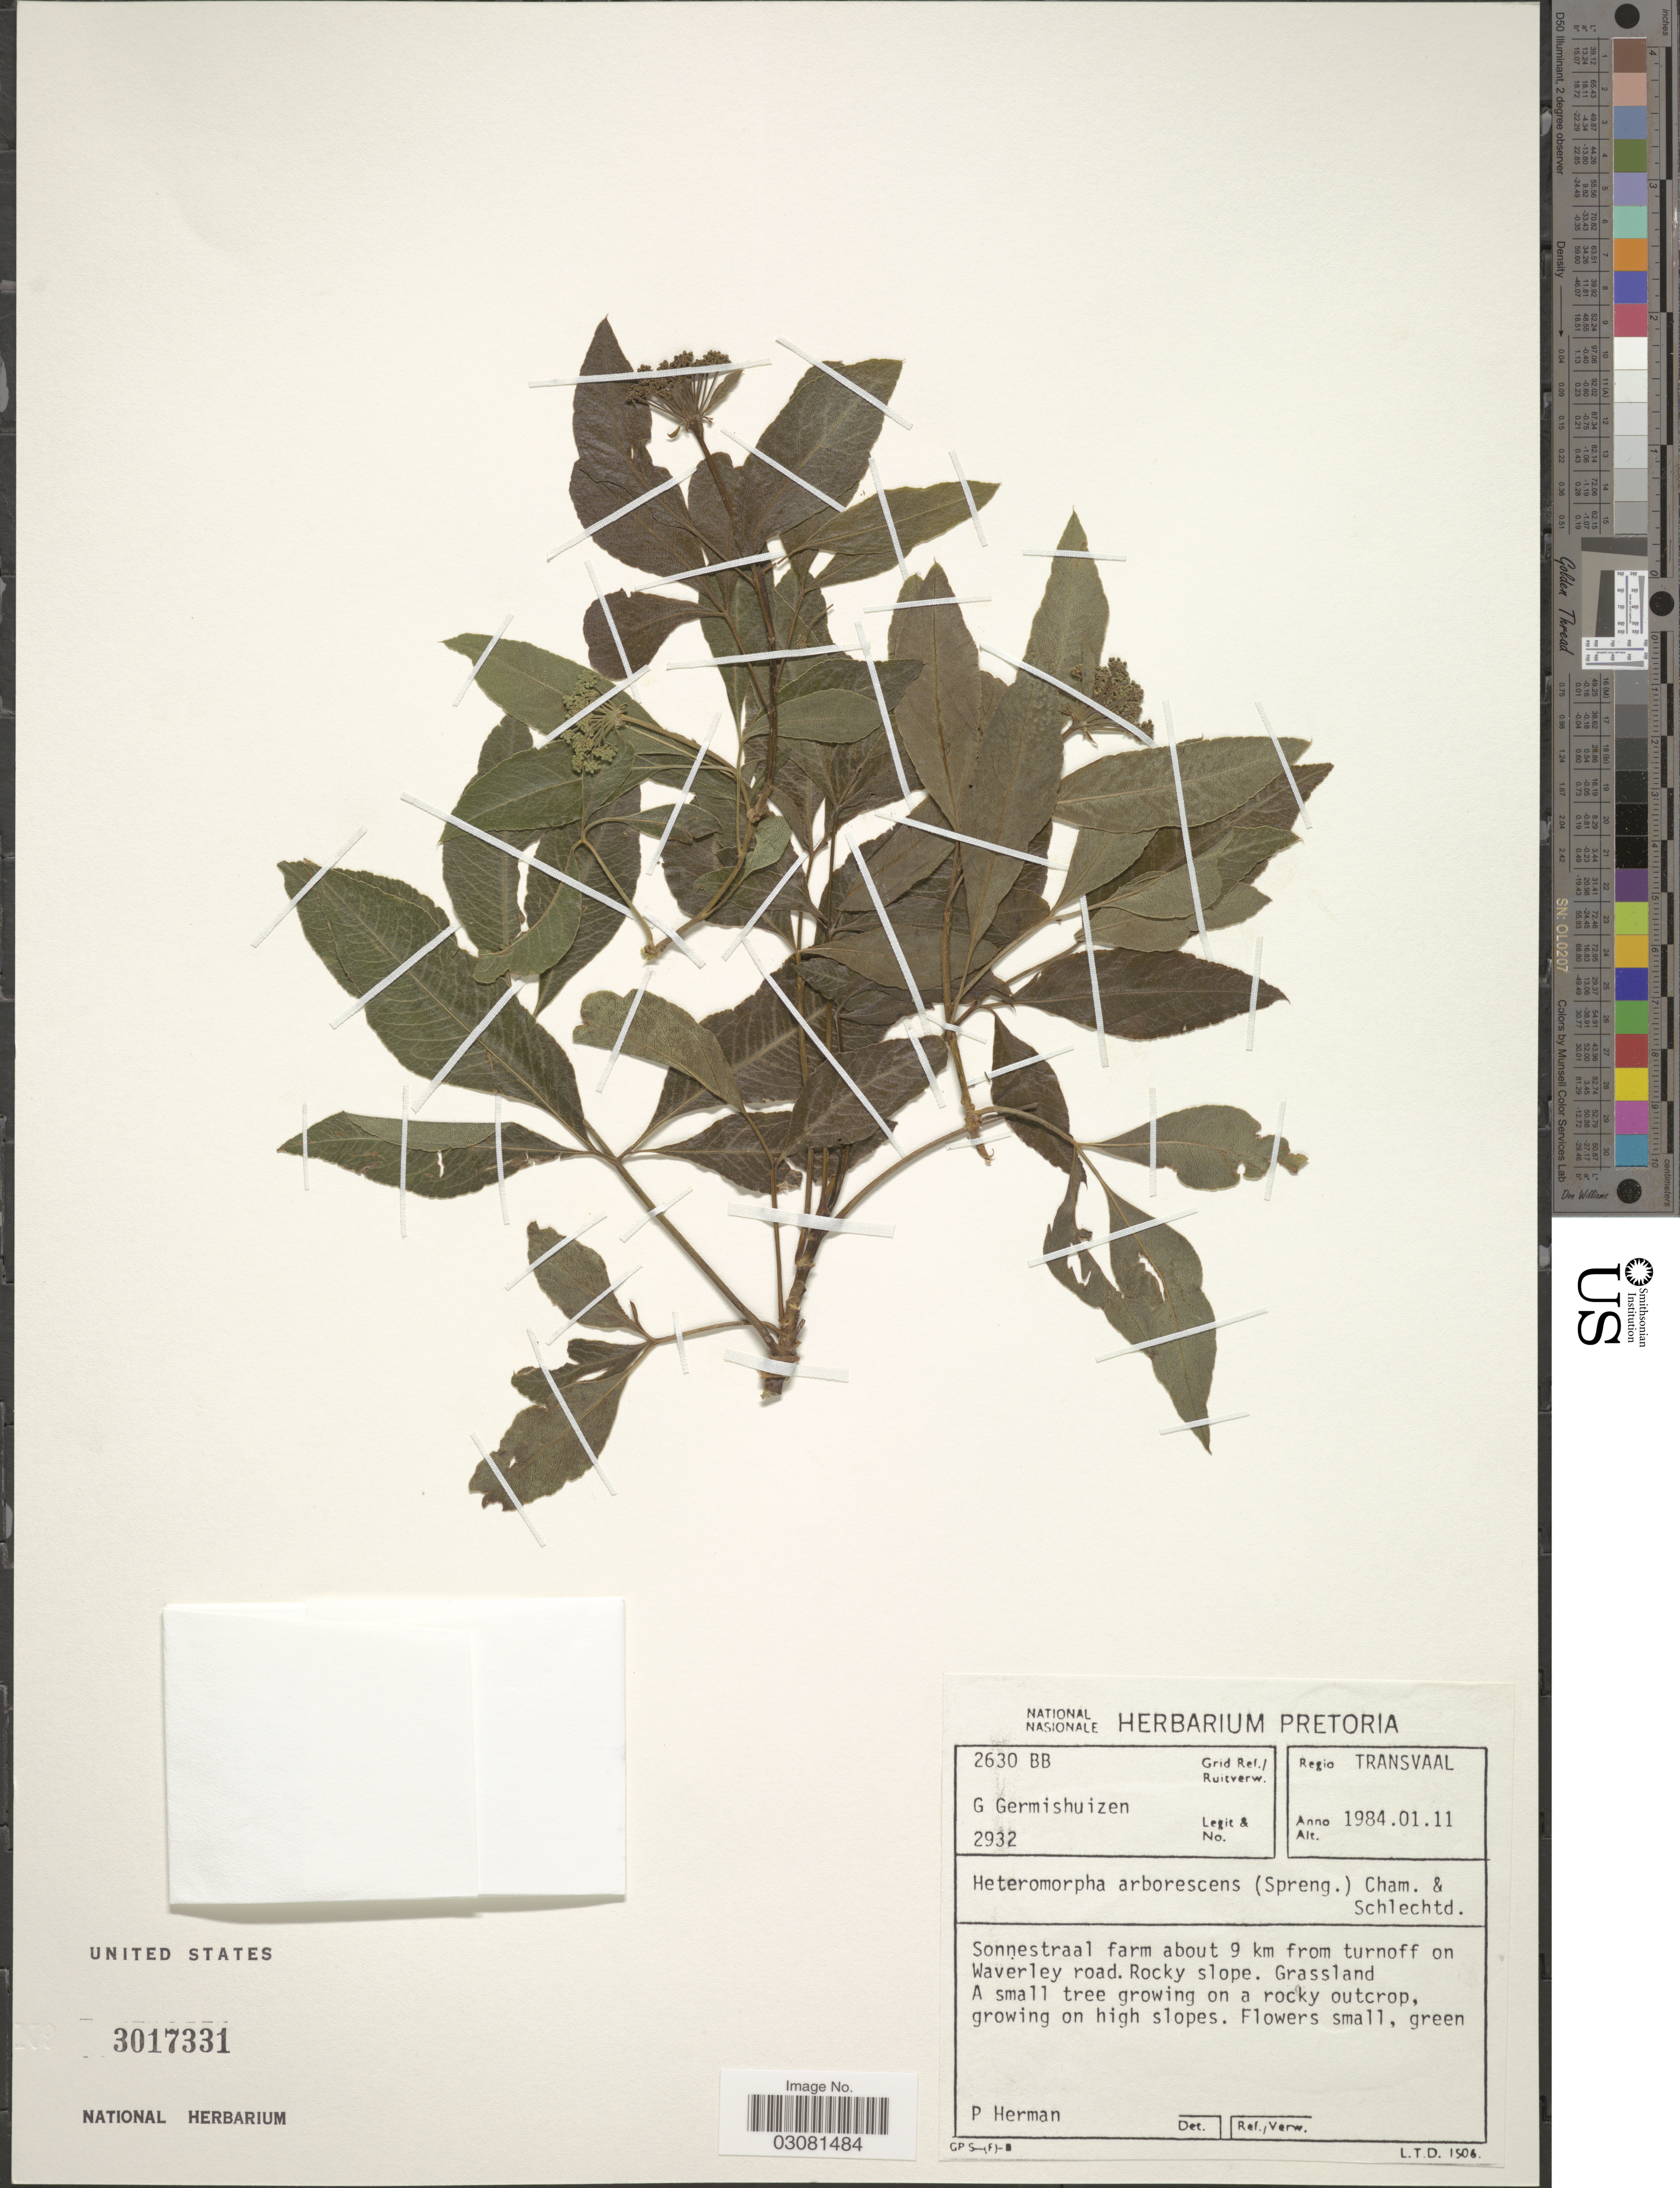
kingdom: Plantae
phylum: Tracheophyta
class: Magnoliopsida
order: Apiales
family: Apiaceae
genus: Heteromorpha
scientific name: Heteromorpha arborescens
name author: Cham. & Schltdl.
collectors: G. Germishuizen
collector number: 2932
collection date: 1984-01-11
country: South Africa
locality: Grid Ref./Ruitverw. 2630BB, Regio Transvaal, Sonnestraal farm about 9 km from turnoff of Waverley road.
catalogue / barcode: US 3017331